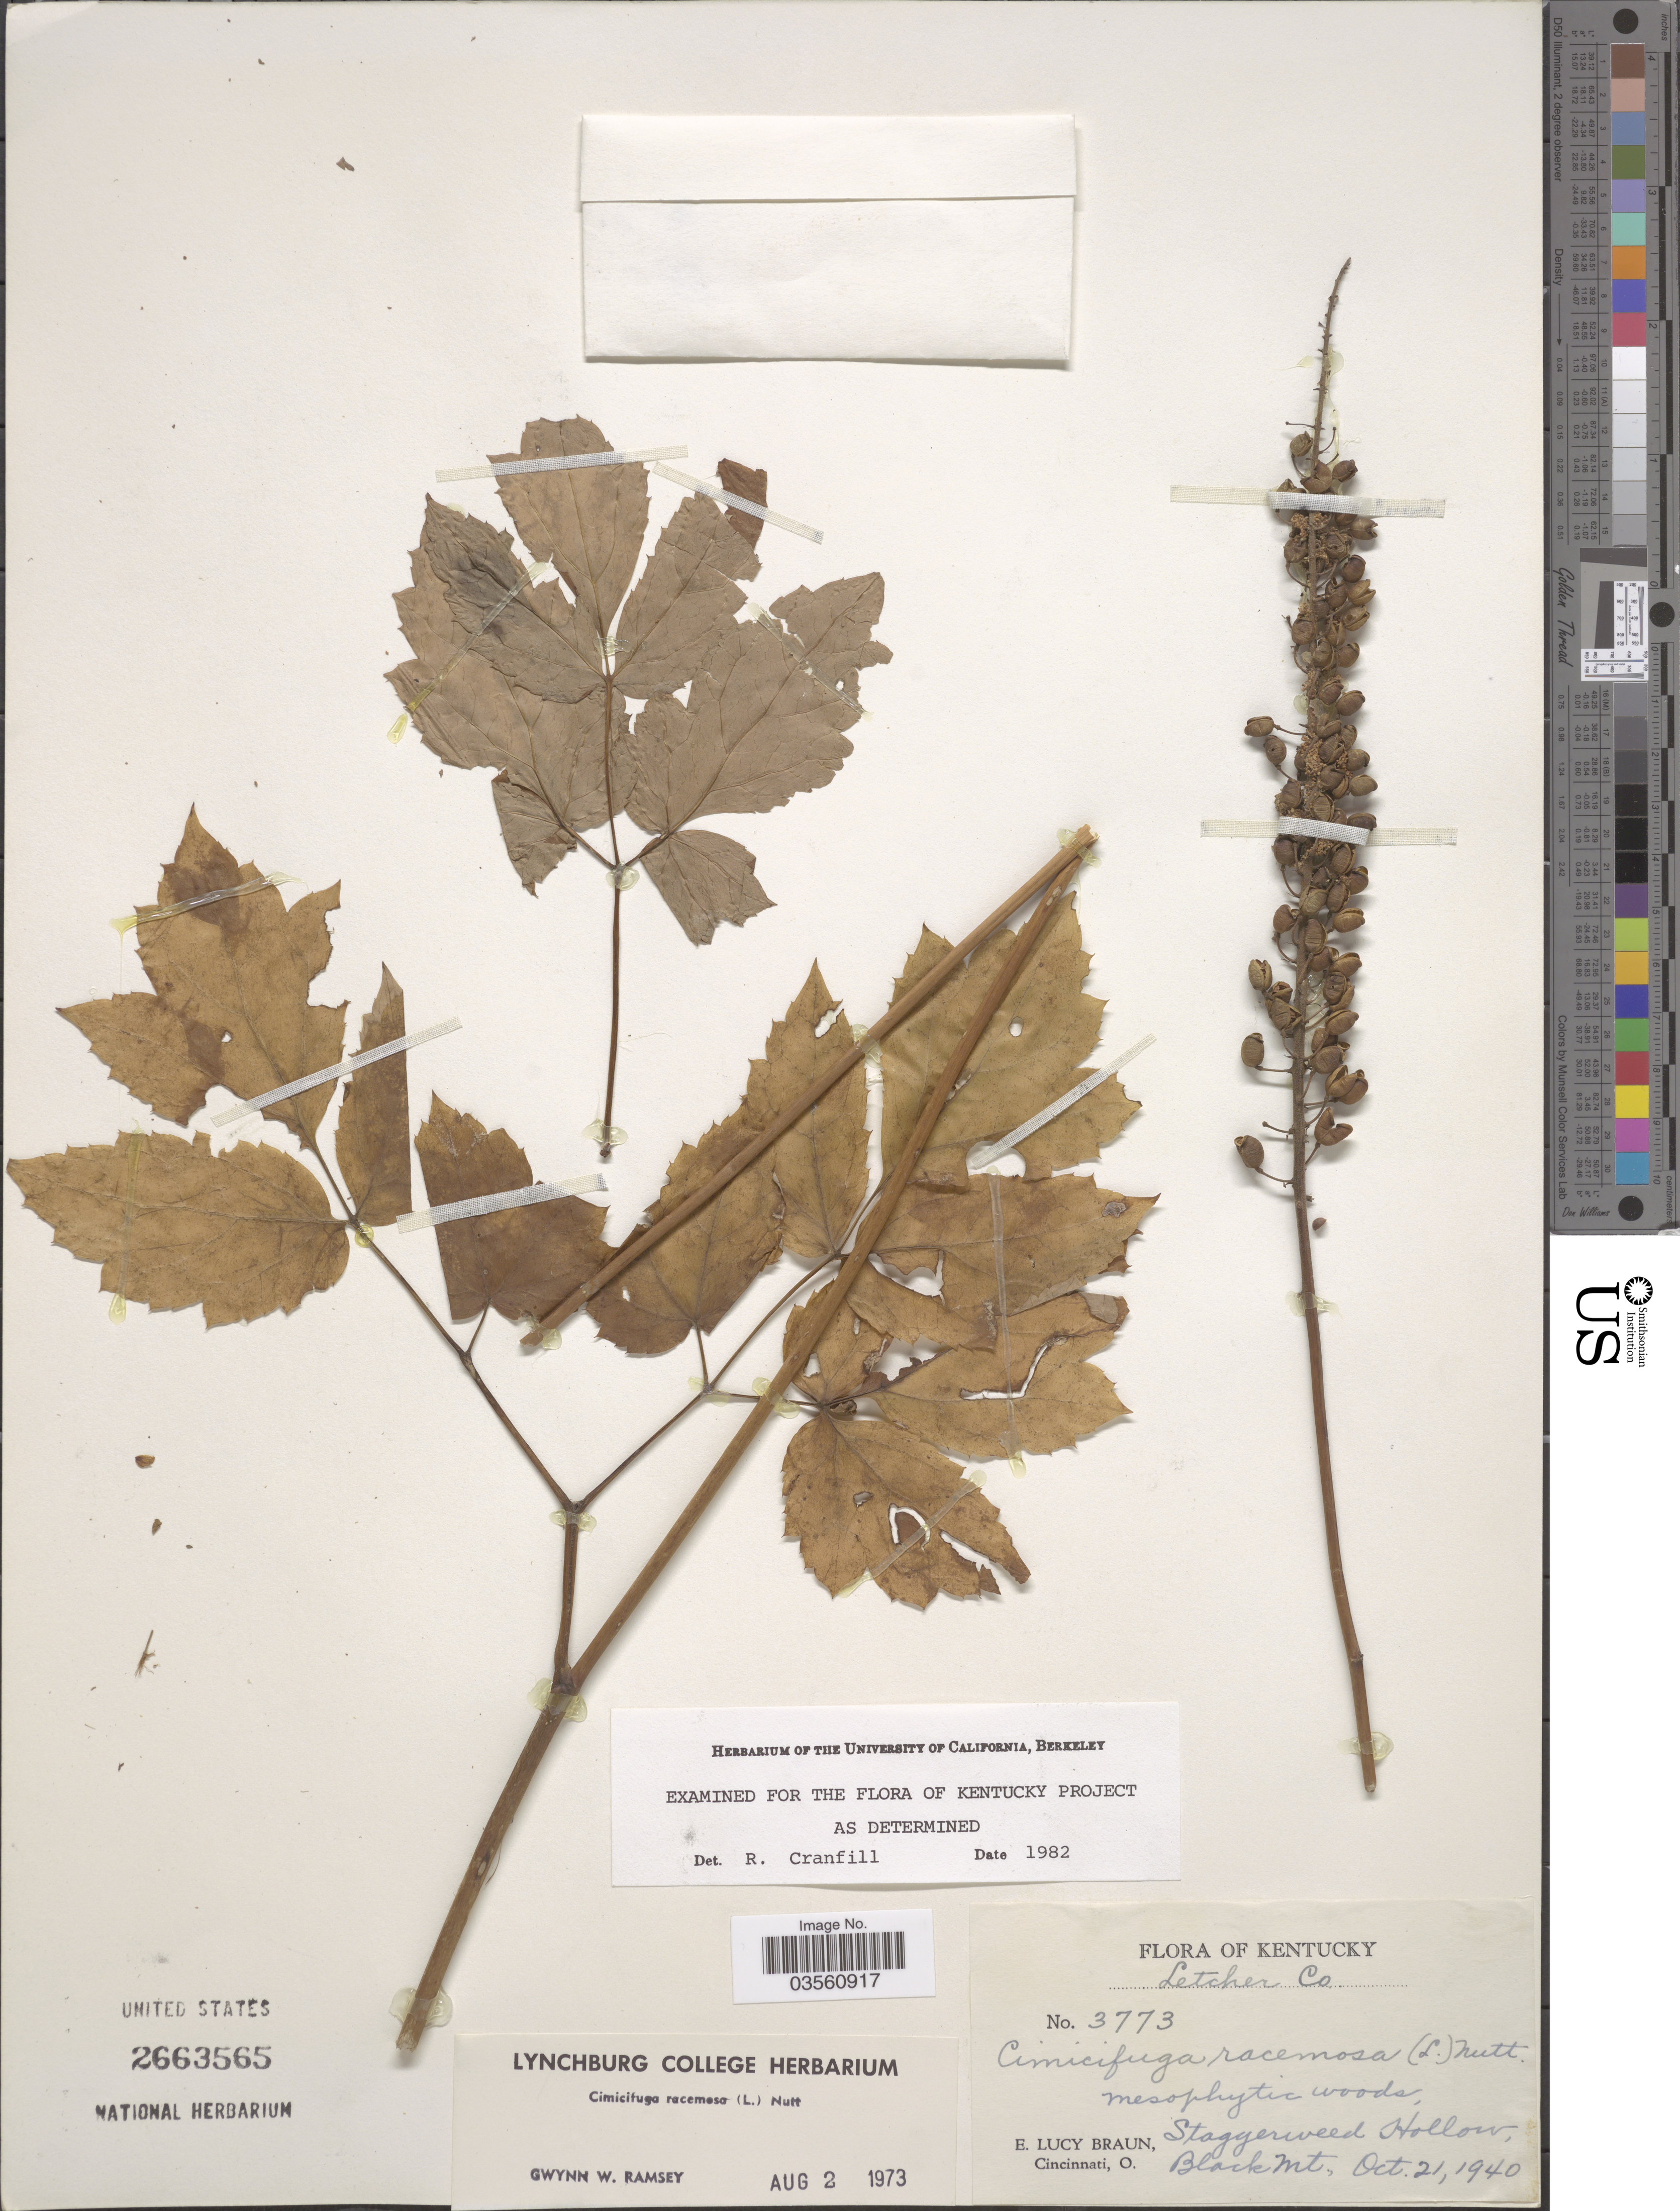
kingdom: Plantae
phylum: Tracheophyta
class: Magnoliopsida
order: Ranunculales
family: Ranunculaceae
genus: Actaea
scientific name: Actaea racemosa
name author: L.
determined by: Strong, M. T., (US), Smithsonian Institution - National Museum of Natural History (UNITED STATES)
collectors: E. L. Braun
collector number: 3773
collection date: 1940-10-21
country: United States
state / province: Kentucky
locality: Letcher Co. Staggerweed Hollow, Black Mt.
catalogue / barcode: US 2663565